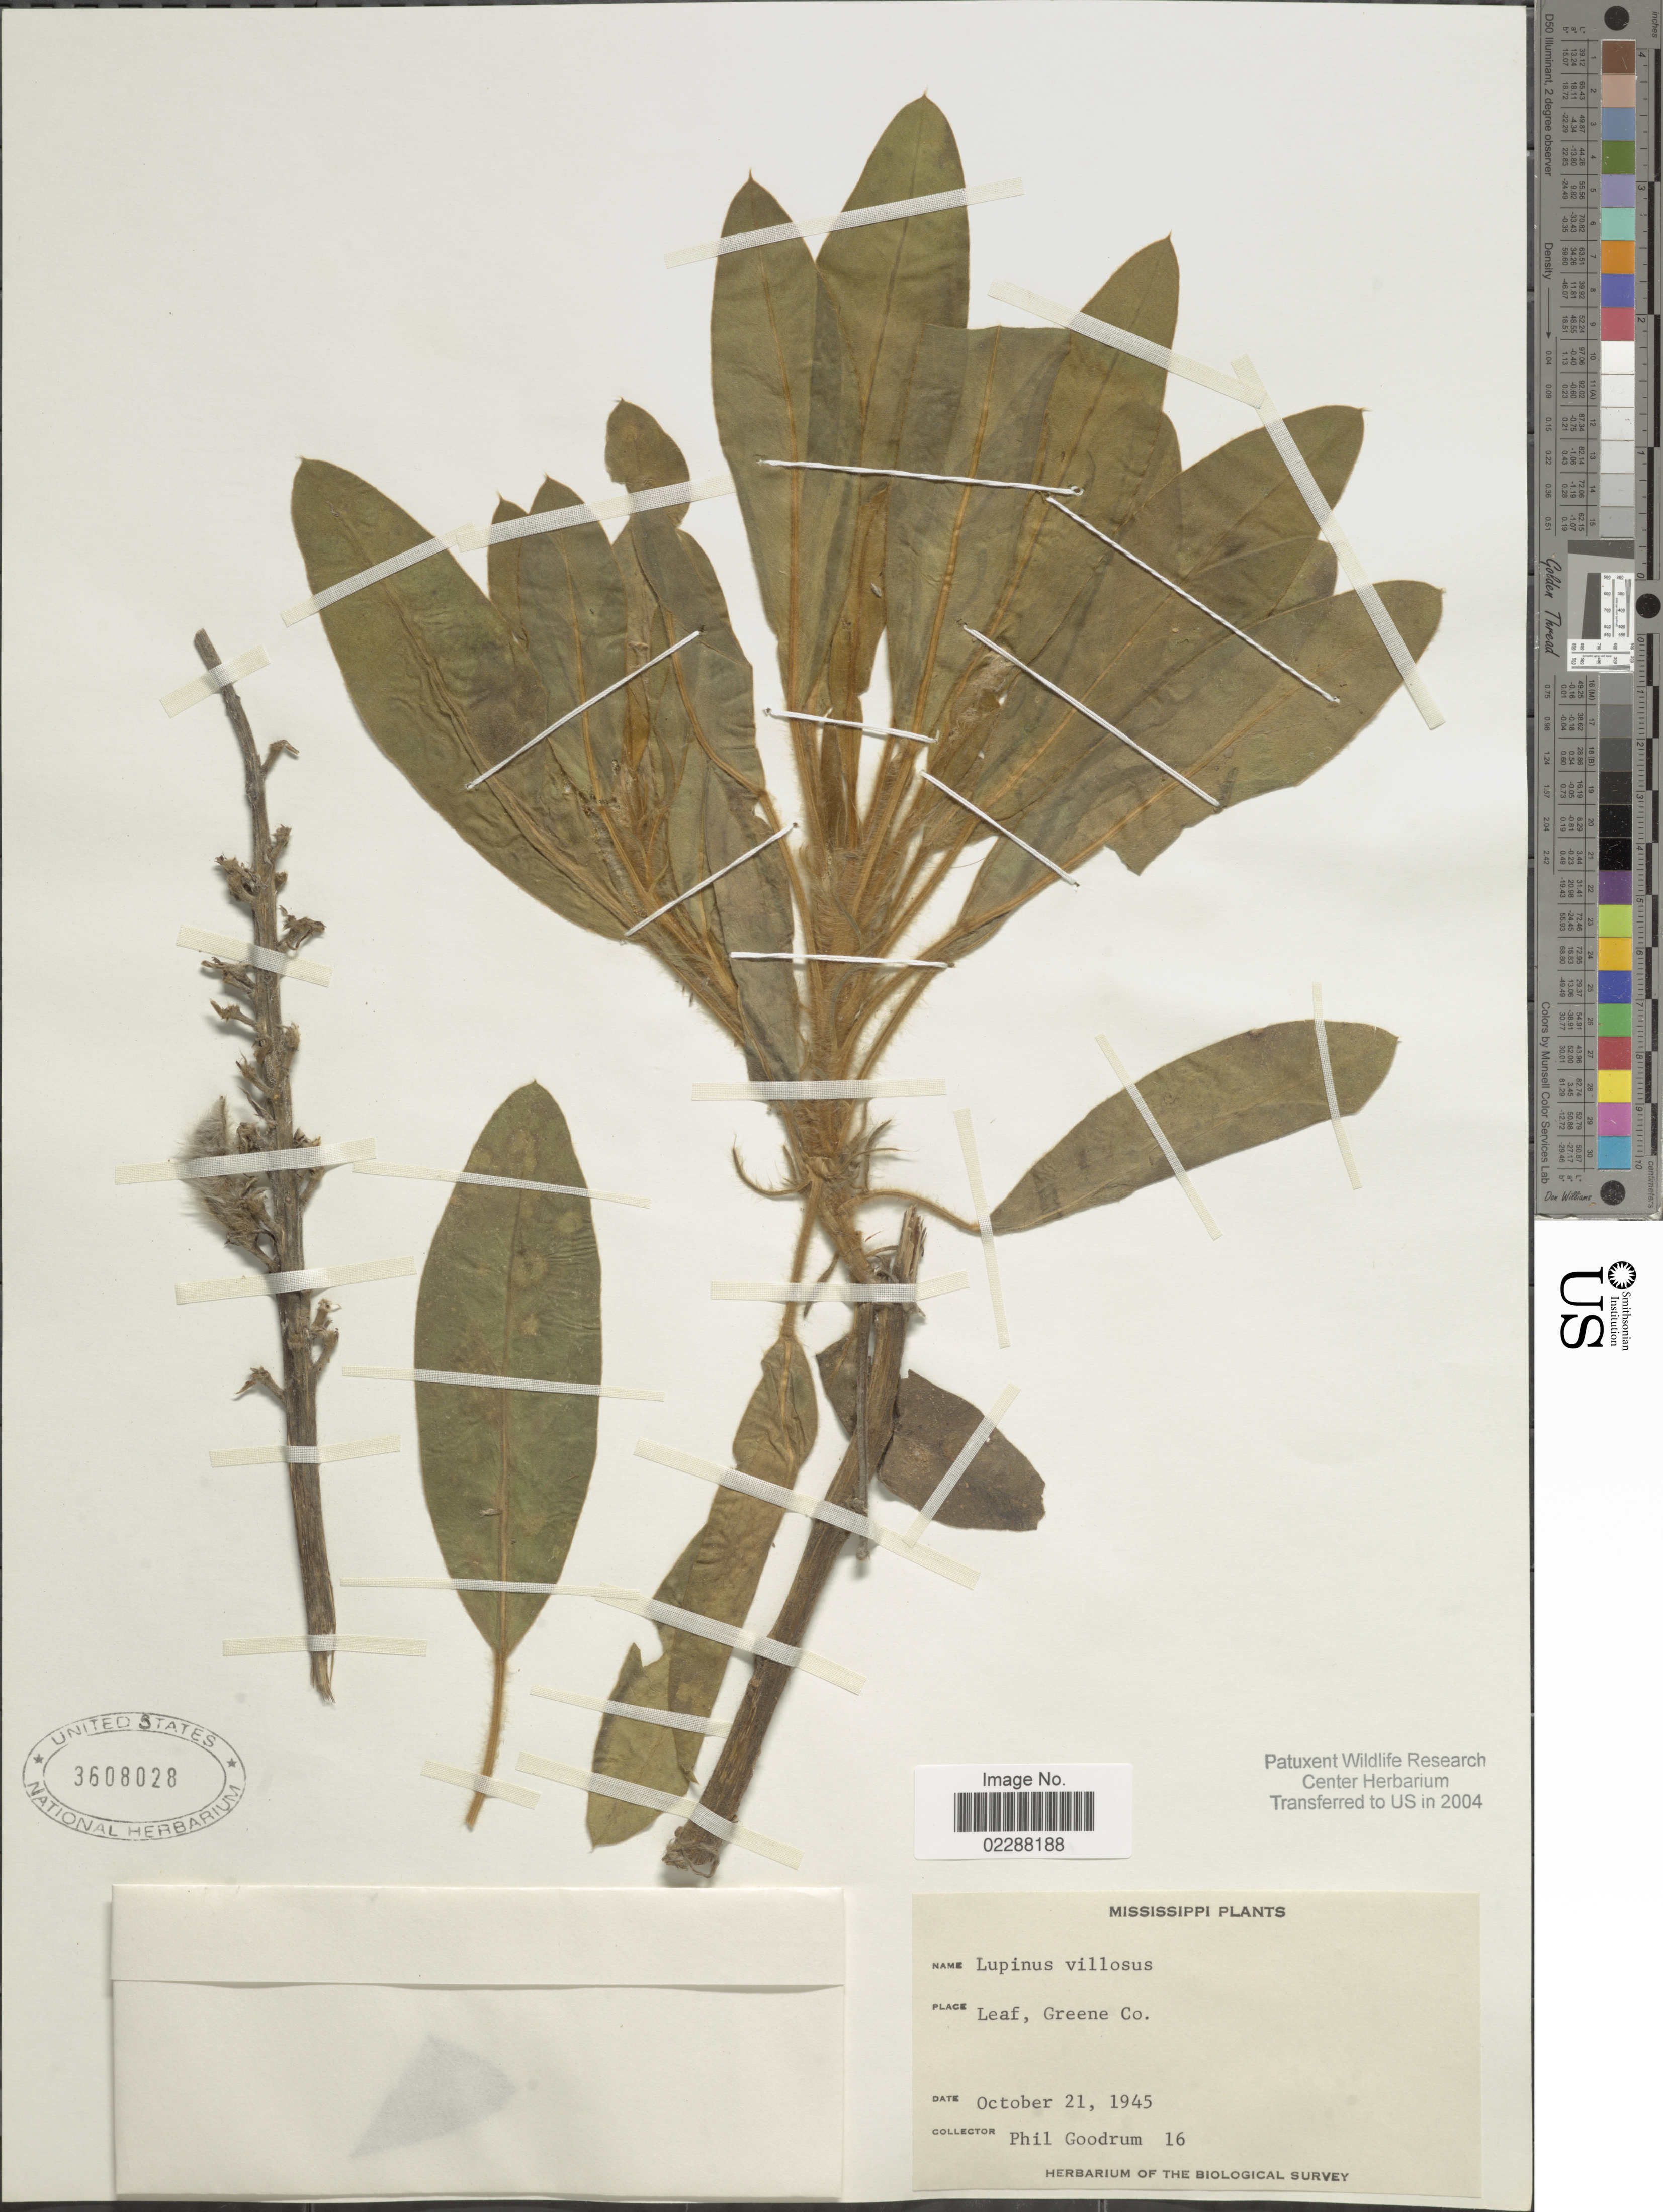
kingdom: Plantae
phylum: Tracheophyta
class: Magnoliopsida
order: Fabales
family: Fabaceae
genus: Lupinus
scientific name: Lupinus villosus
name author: Willd.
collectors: P. Goodrum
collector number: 16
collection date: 1945-10-21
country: United States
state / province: Mississippi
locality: Leaf, Greene Co.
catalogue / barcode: US 3608028